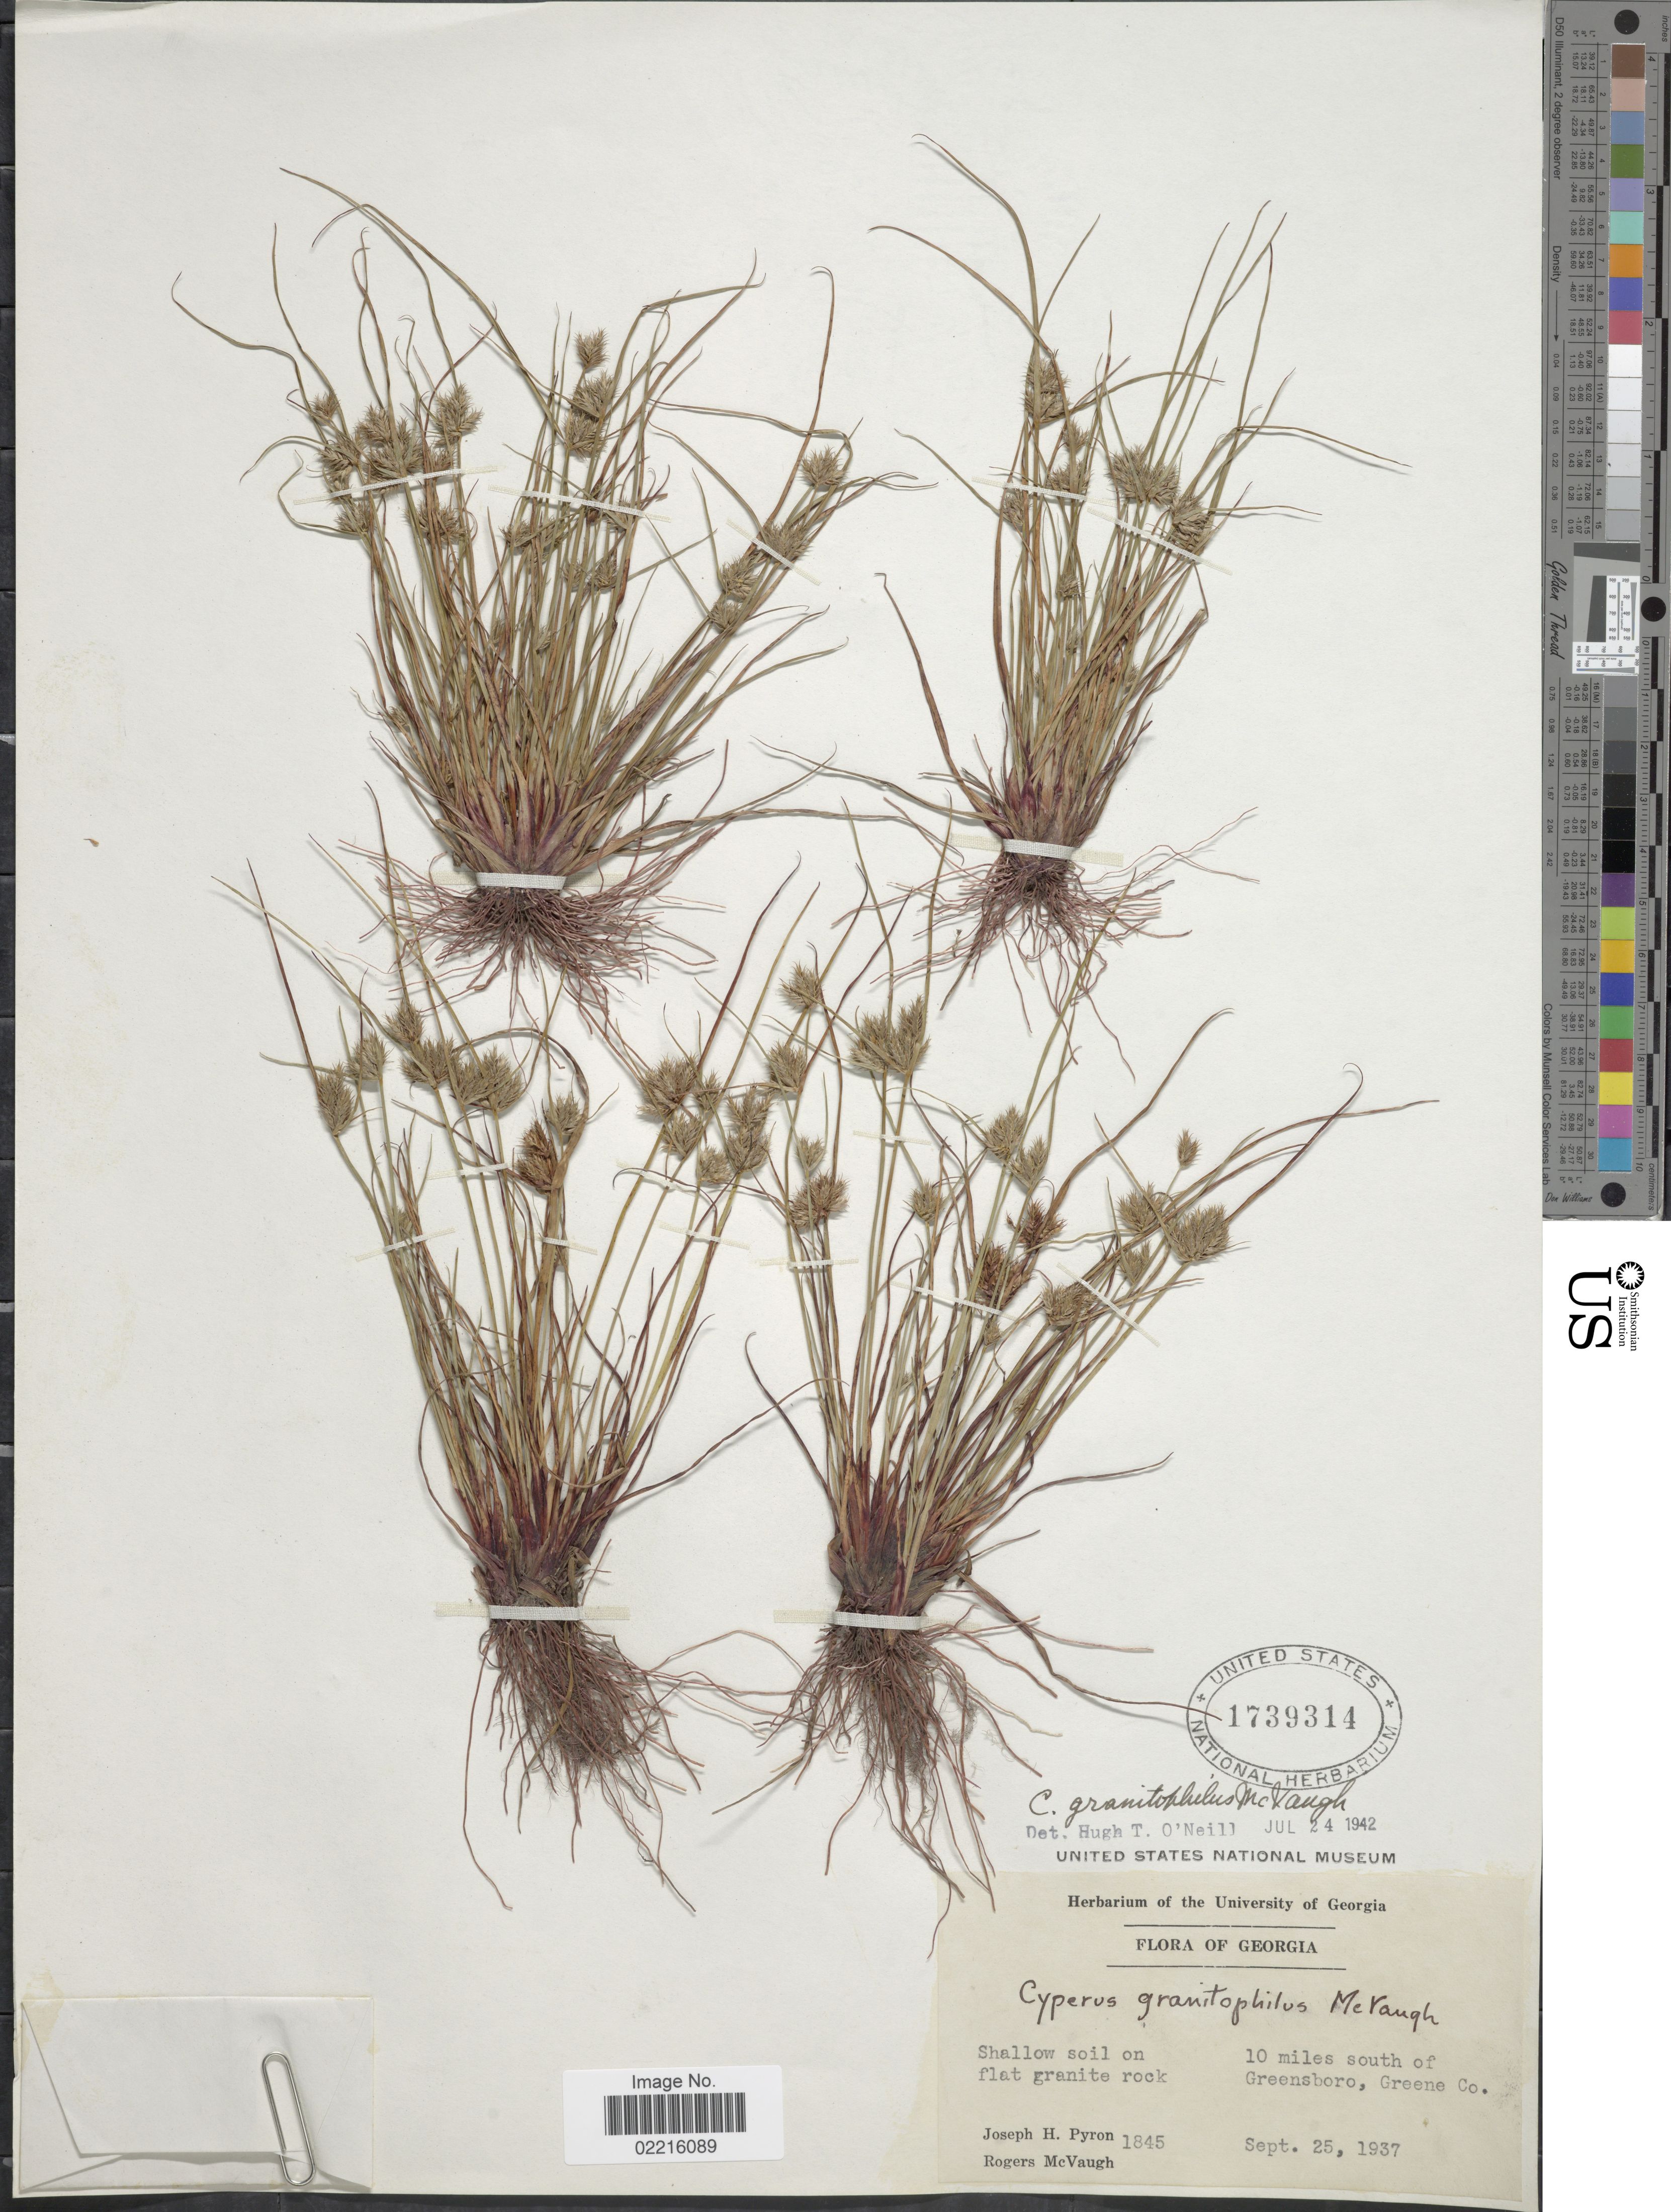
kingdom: Plantae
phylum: Tracheophyta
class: Liliopsida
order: Poales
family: Cyperaceae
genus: Cyperus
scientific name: Cyperus granitophilus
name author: McVaugh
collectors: J. H. Pyron & R. McVaugh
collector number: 1845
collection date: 1937-09-25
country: United States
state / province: Georgia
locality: Shallow soil on flat granite rock, 10 miles south of Greensboro, Greene Co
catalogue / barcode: US 1739314